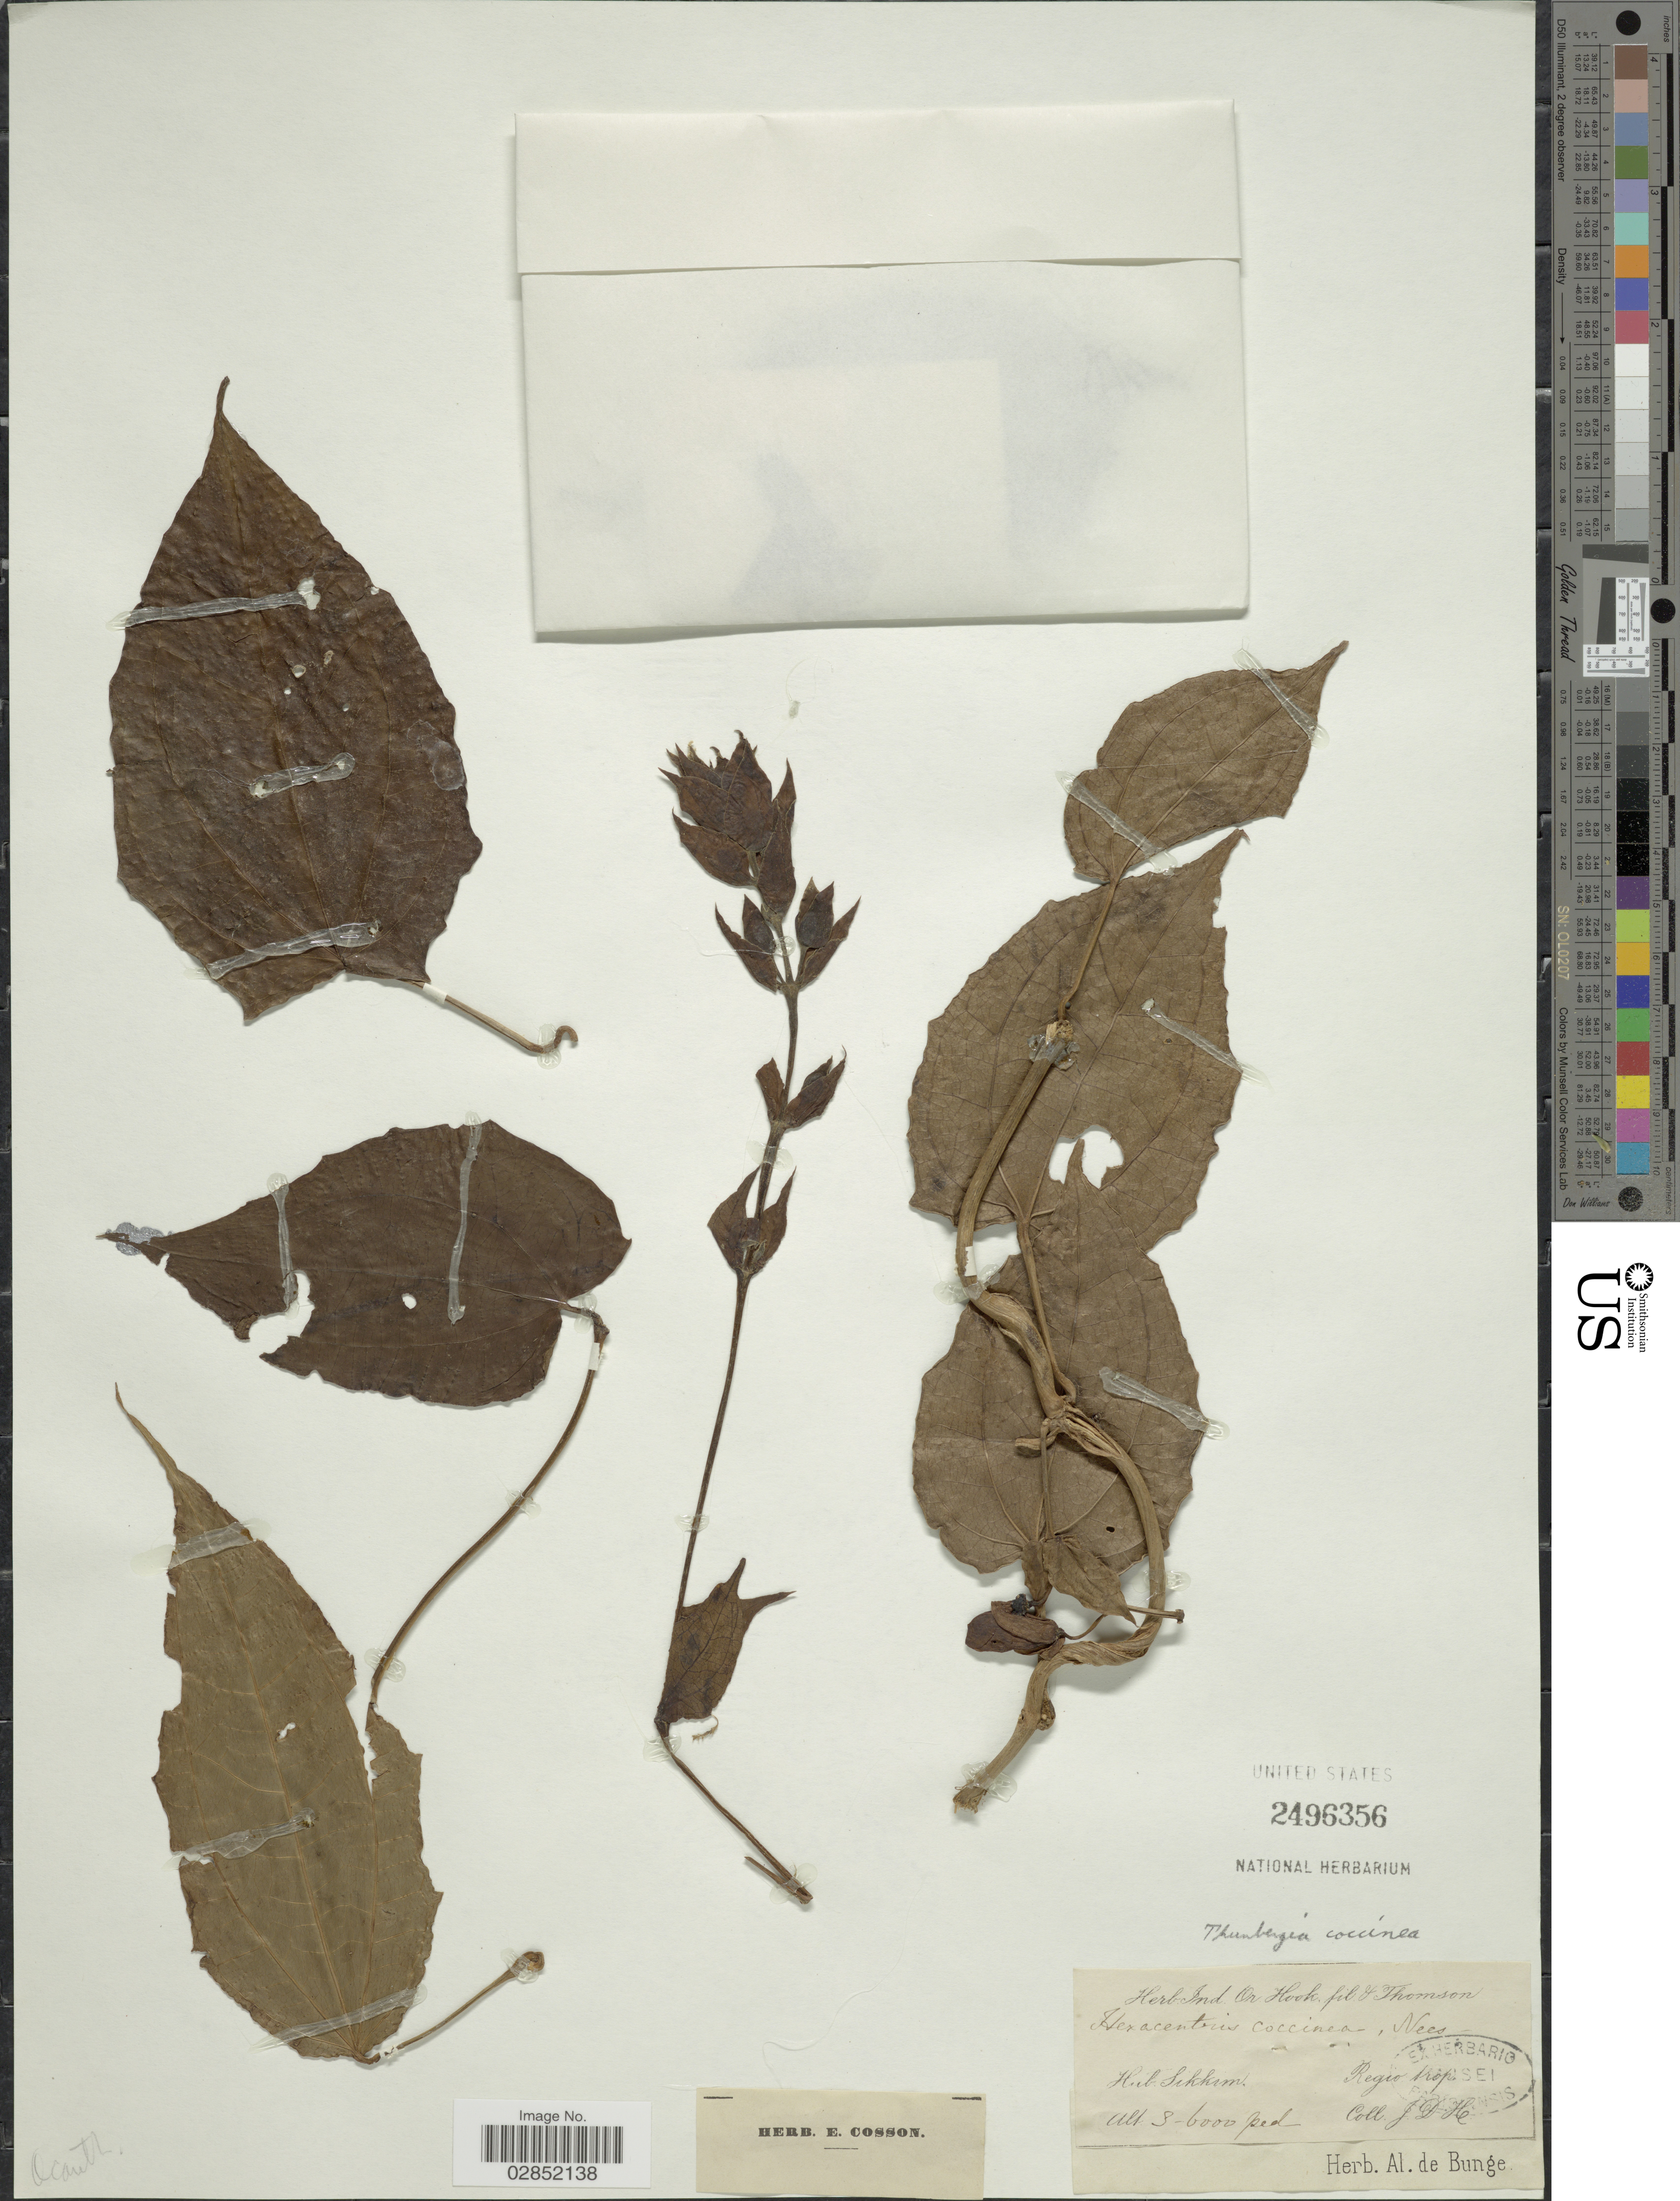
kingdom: Plantae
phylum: Tracheophyta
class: Magnoliopsida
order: Lamiales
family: Acanthaceae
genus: Thunbergia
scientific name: Thunbergia coccinea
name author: Wall.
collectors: J. D. Hooker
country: India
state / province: Sikkim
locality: Regio trop.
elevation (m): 1524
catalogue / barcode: US 2496356